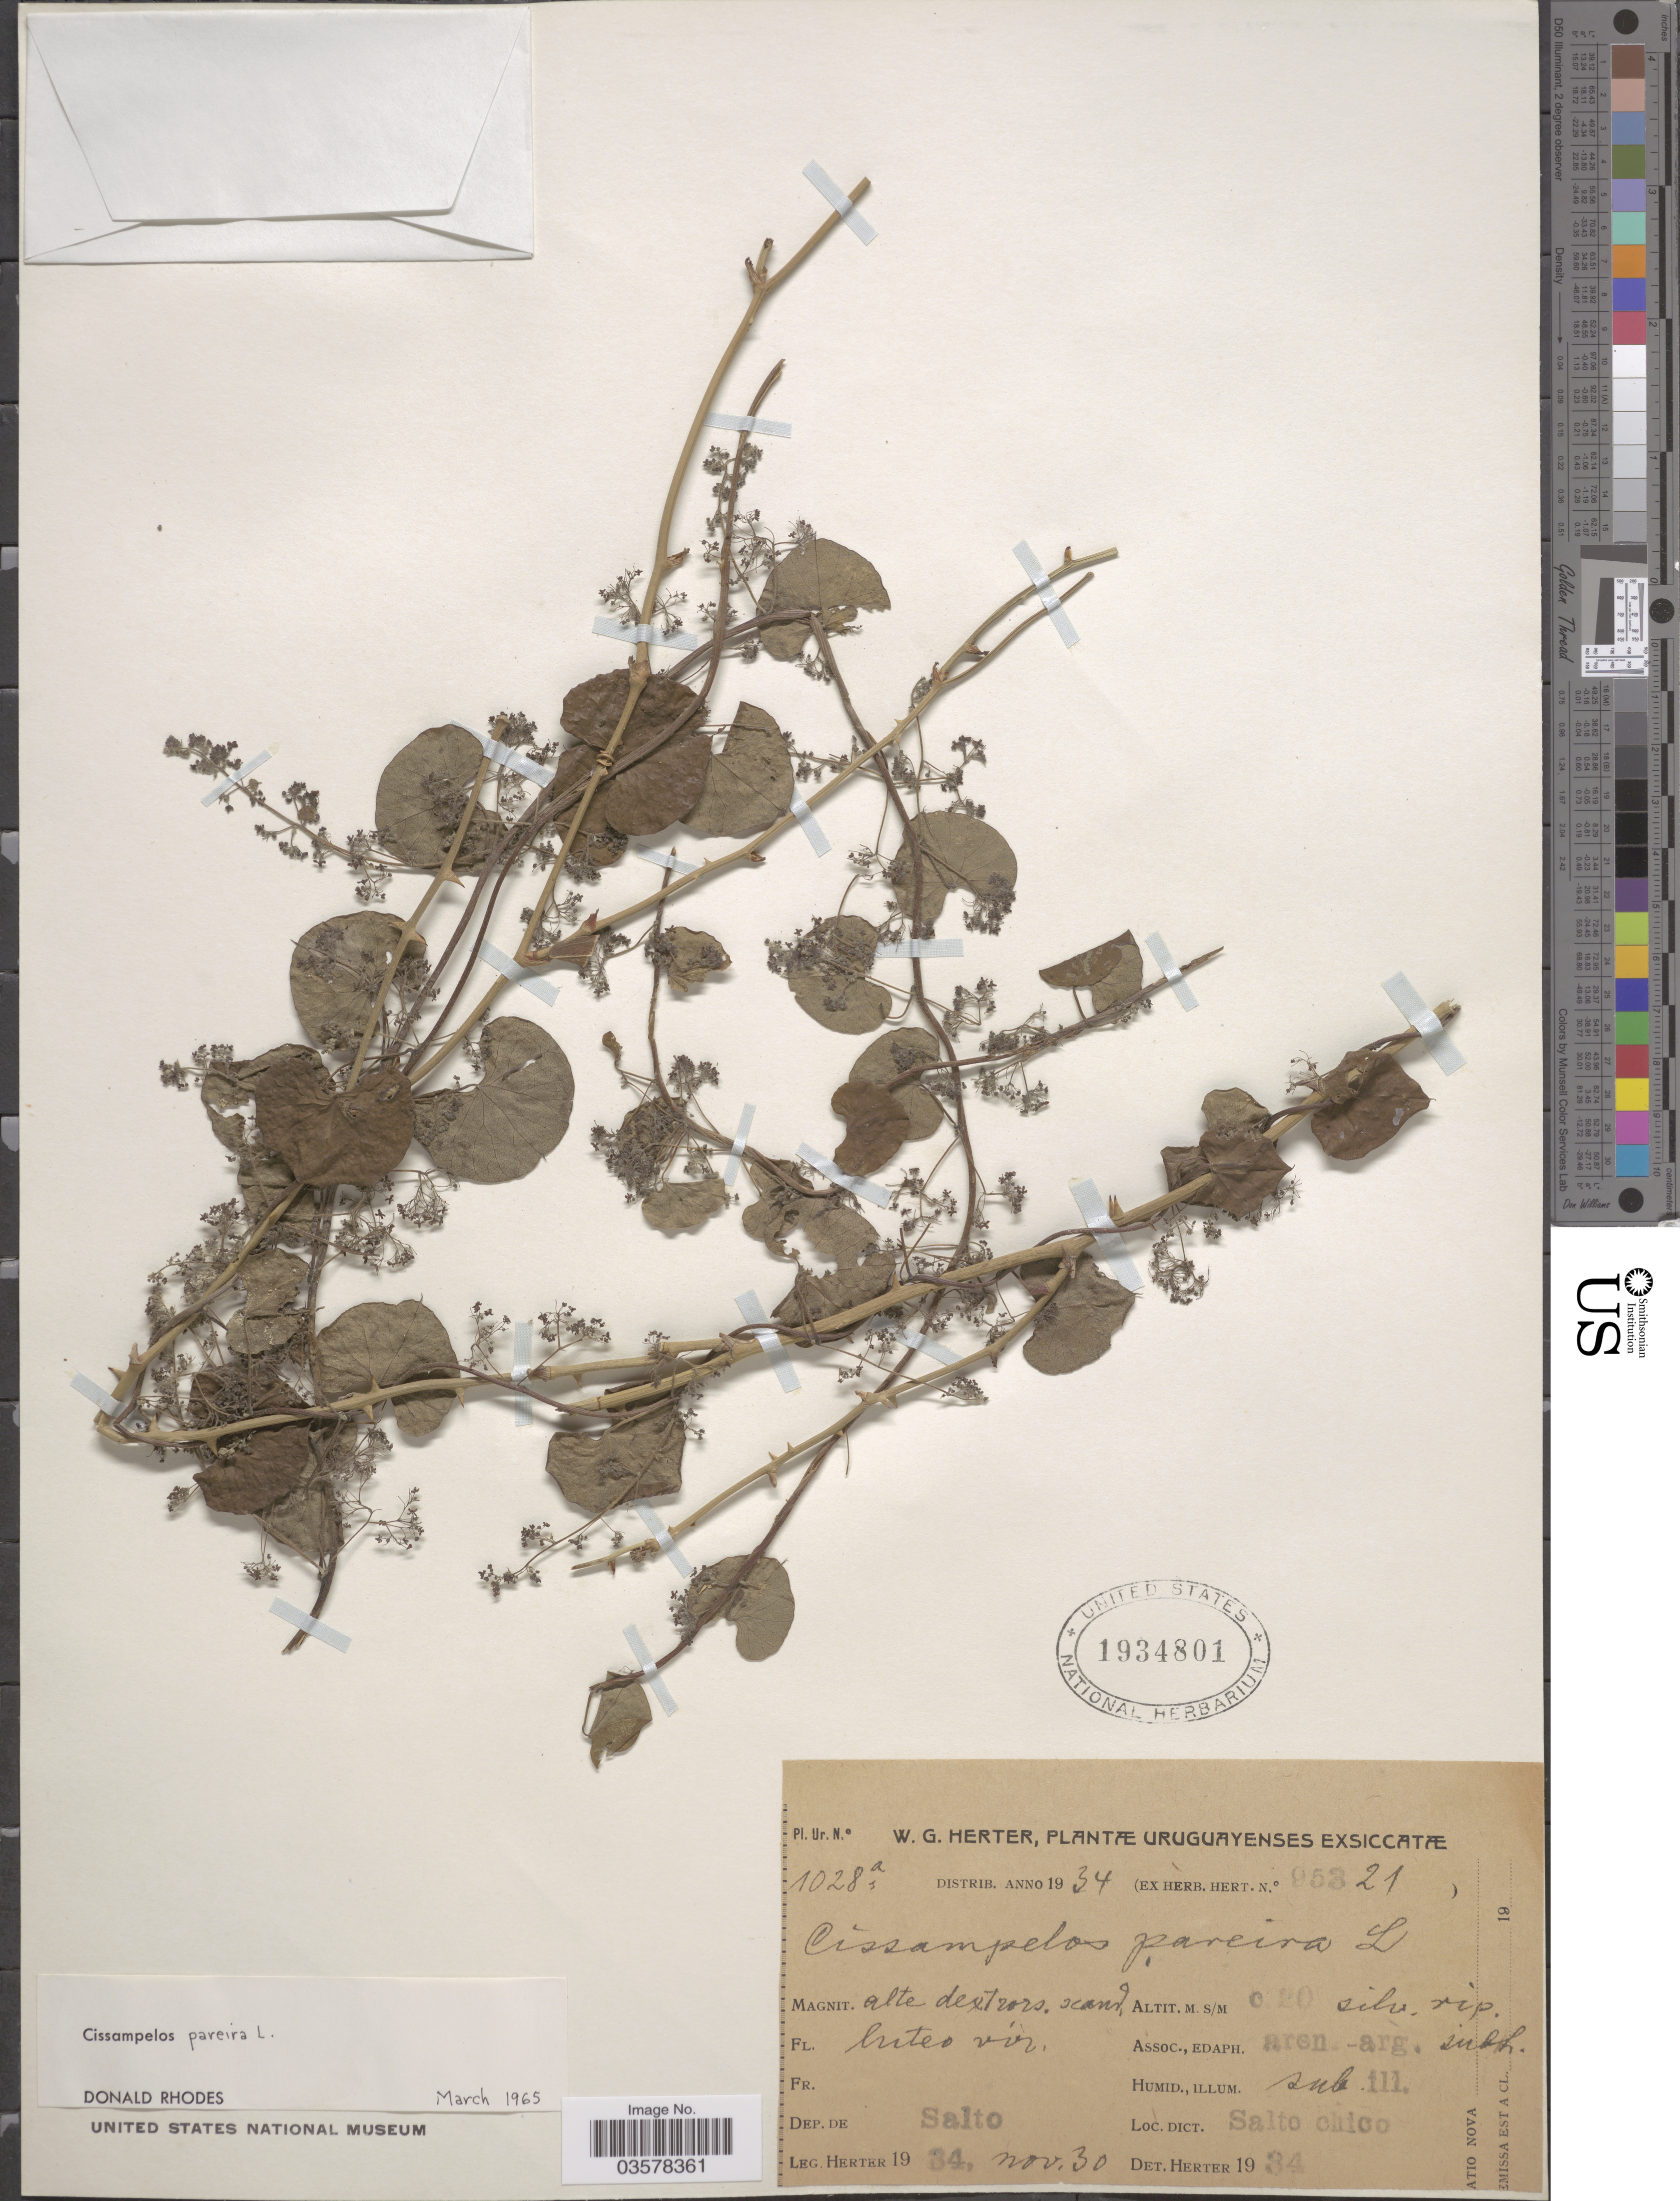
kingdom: Plantae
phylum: Tracheophyta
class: Magnoliopsida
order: Ranunculales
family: Menispermaceae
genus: Cissampelos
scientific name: Cissampelos pareira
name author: L.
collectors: W. G. Herter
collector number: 1028a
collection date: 1934-11-30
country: Uruguay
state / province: Salto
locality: Dep. de Salto. Salto chico.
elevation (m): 20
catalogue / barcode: US 1934801